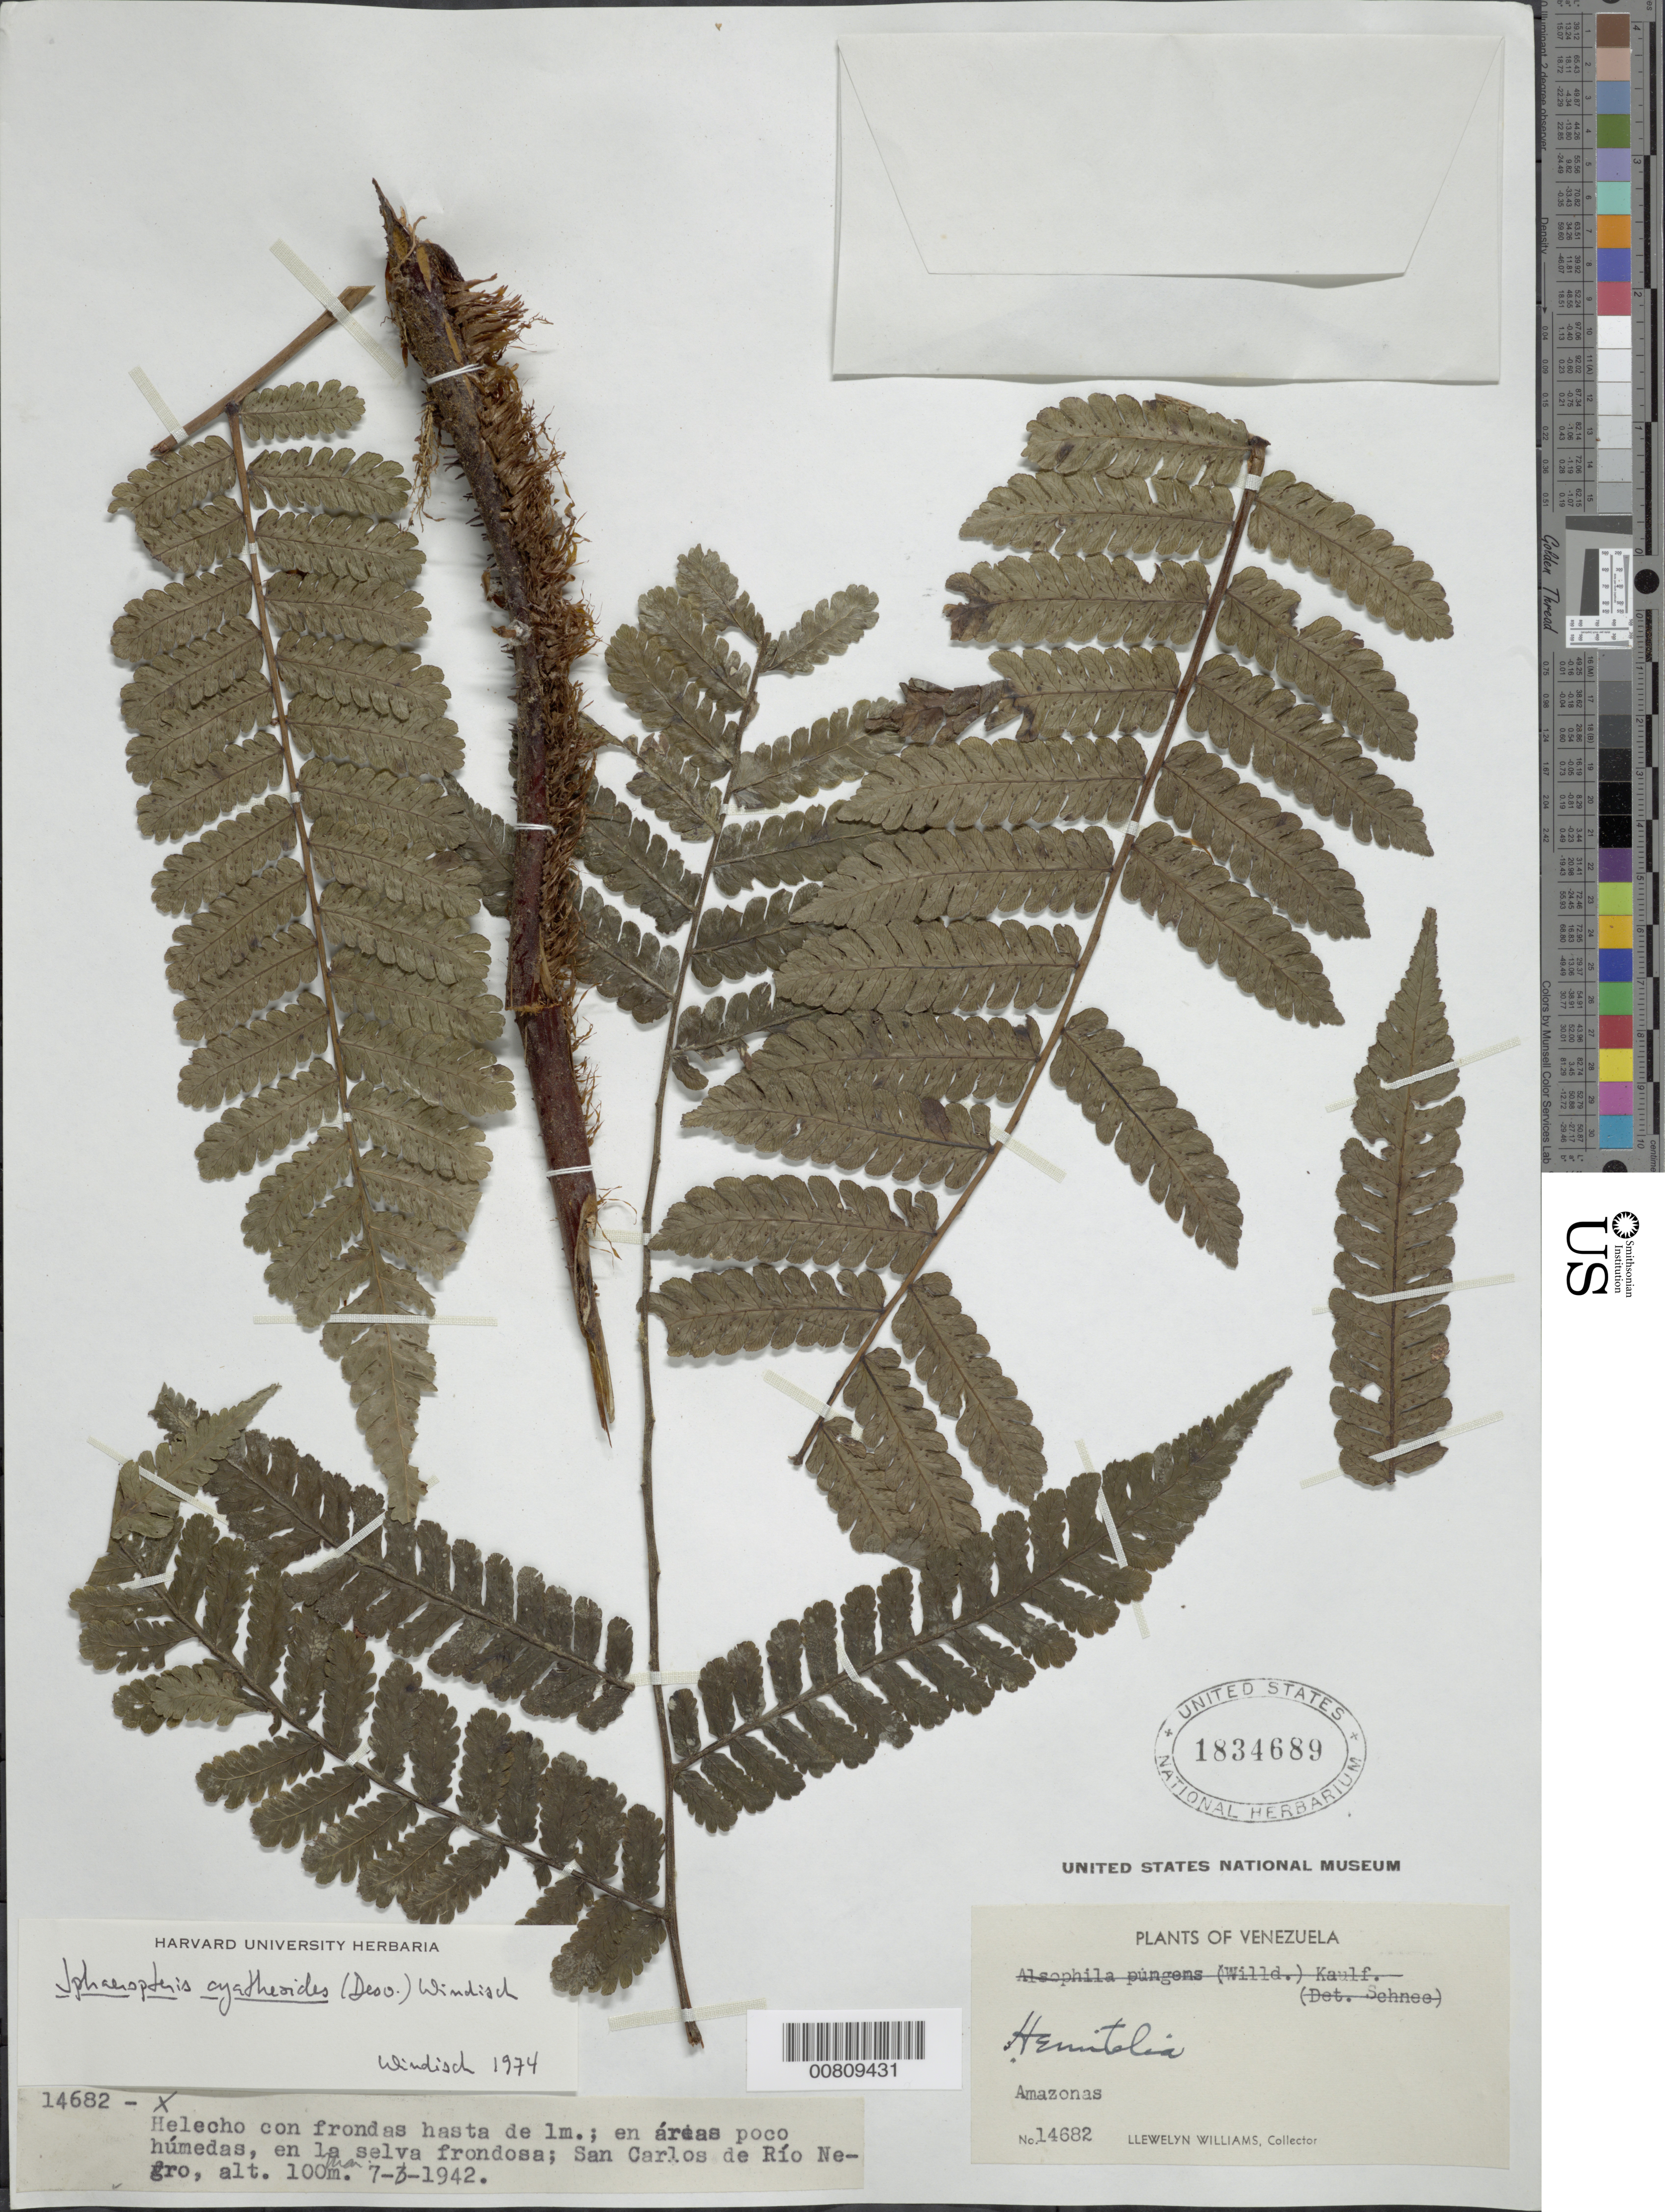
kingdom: Plantae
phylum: Tracheophyta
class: Polypodiopsida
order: Cyatheales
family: Cyatheaceae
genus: Cyathea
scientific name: Cyathea cyatheoides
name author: (Desv.) K.U. Kramer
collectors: Ll. Williams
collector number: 14682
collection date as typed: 7-Mar-42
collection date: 1942-03-07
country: Venezuela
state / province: Amazonas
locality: San Carlos de Río Negro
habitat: En areas poco húmedas, en la selva frondosa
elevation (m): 100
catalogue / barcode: US 1834689